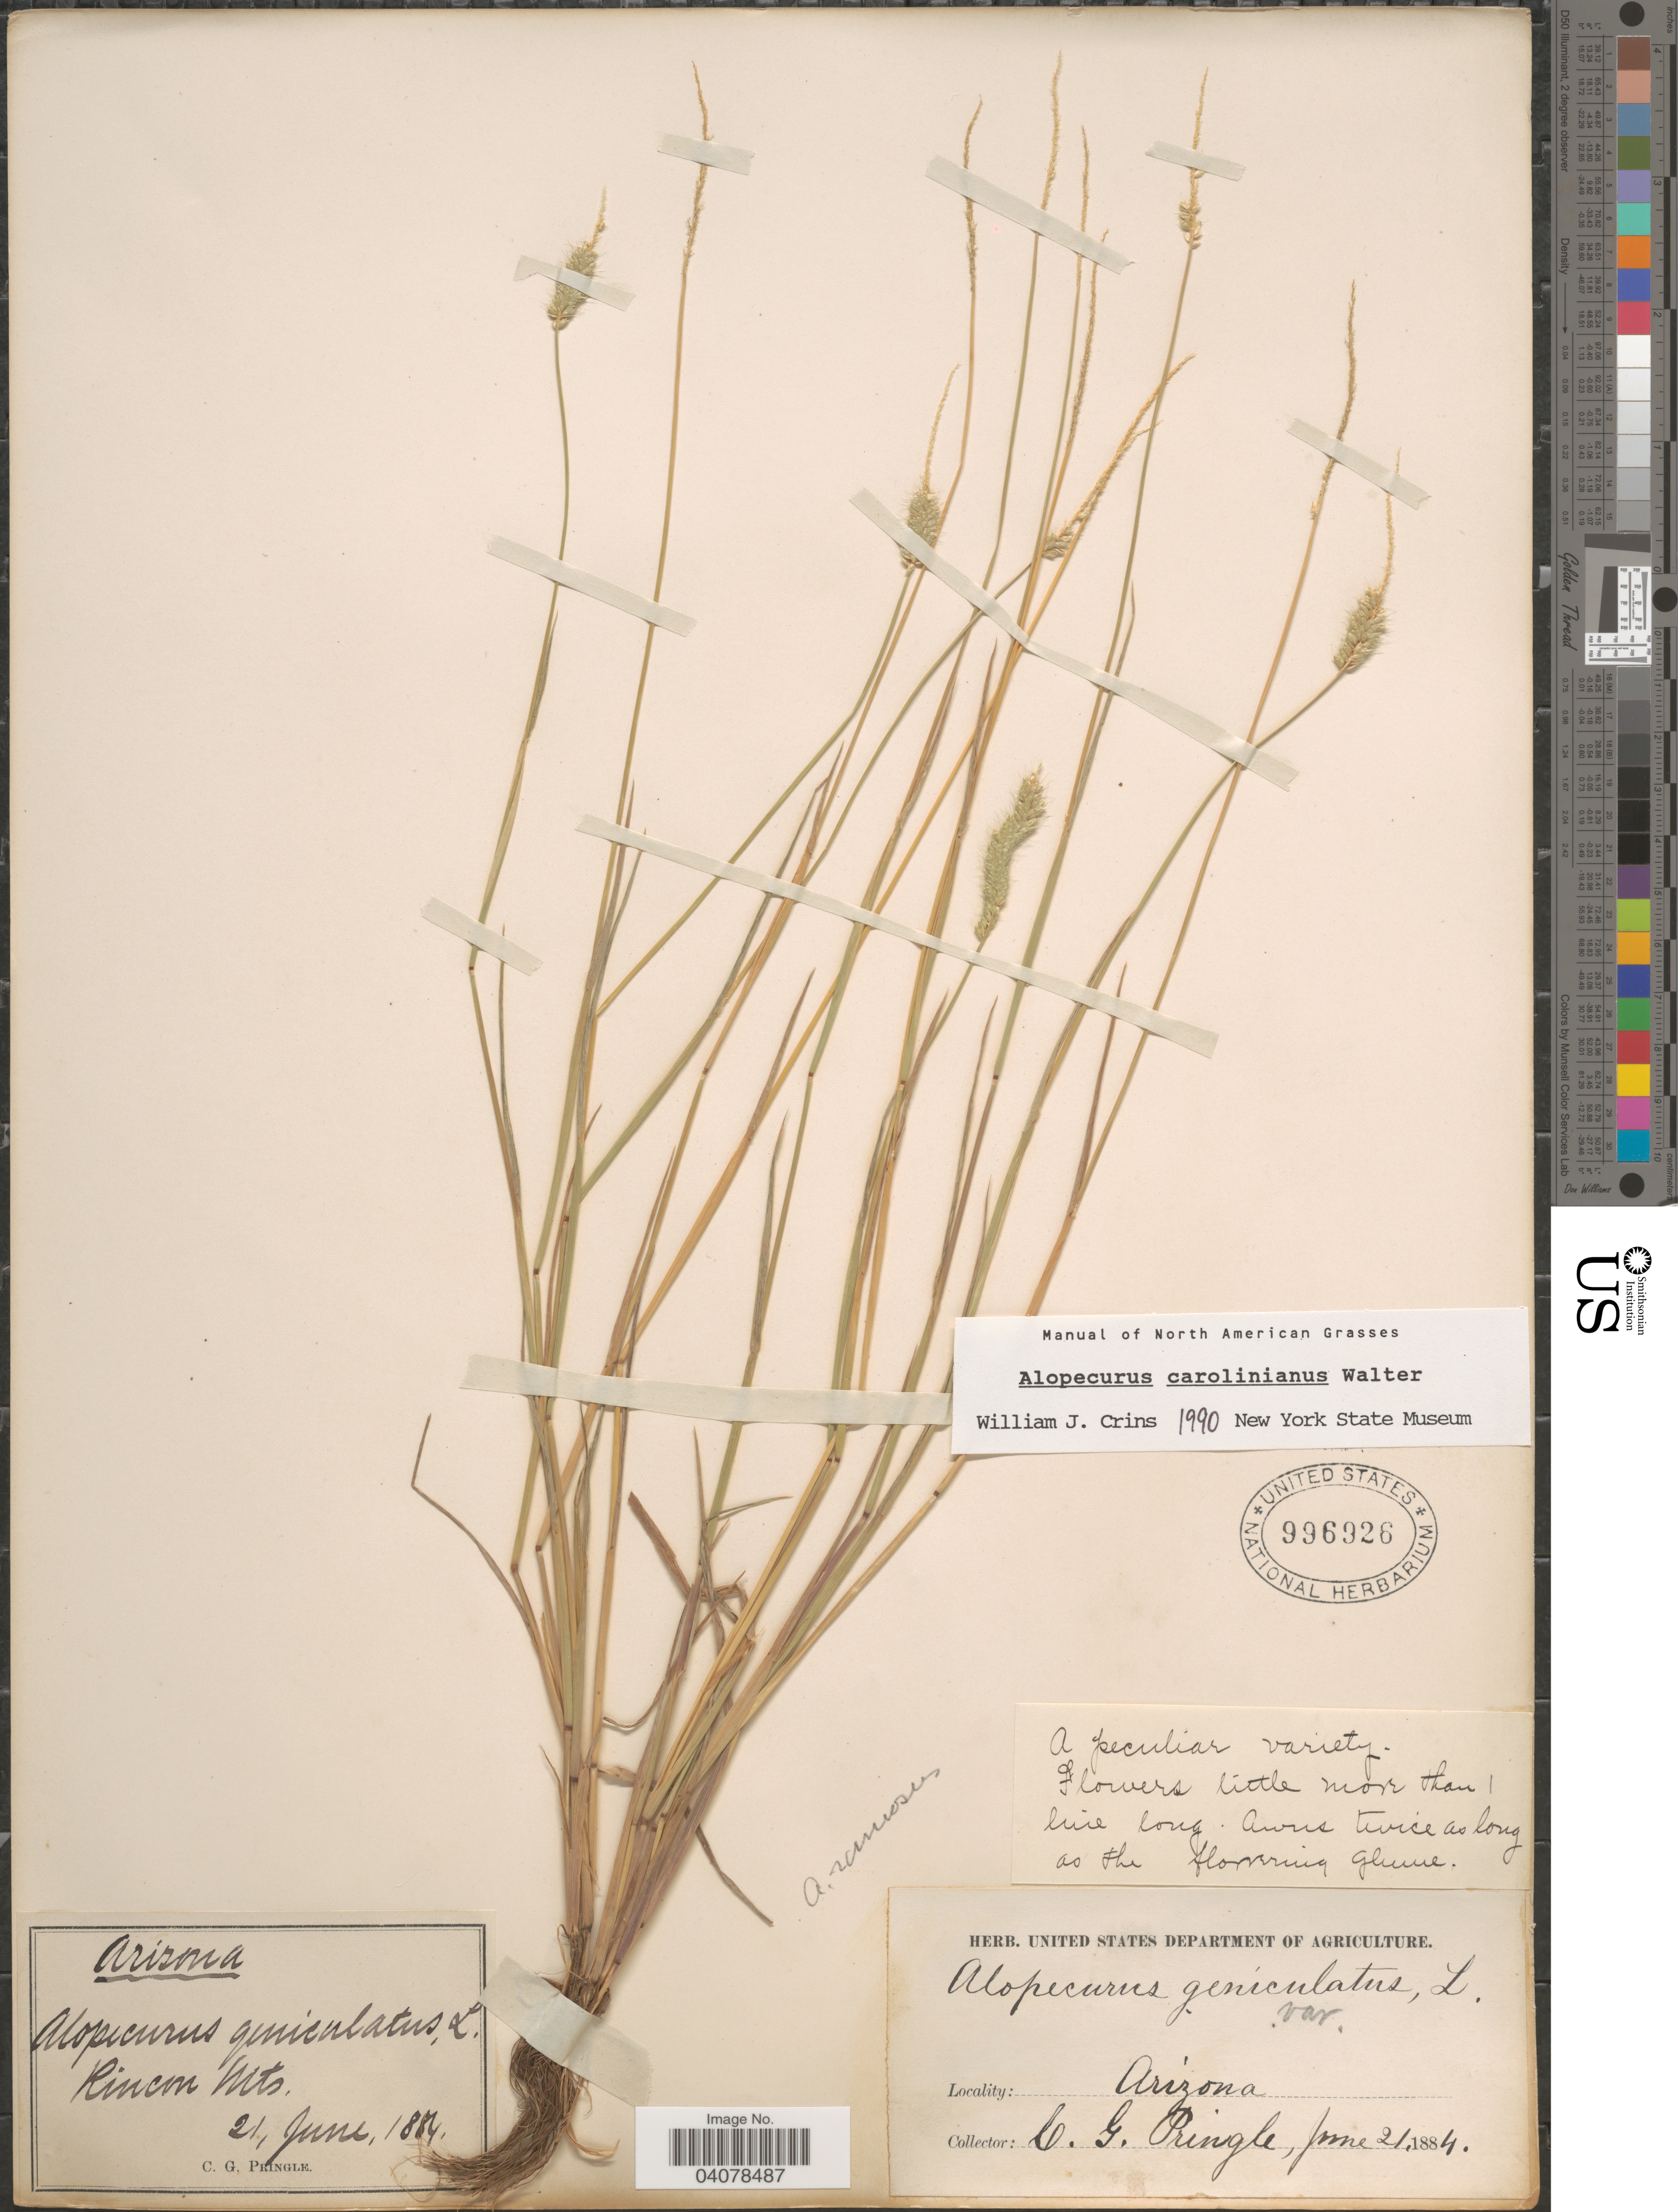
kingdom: Plantae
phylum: Tracheophyta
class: Liliopsida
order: Poales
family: Poaceae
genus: Alopecurus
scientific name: Alopecurus aequalis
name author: Sobol.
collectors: C. G. Pringle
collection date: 1884-06-21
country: United States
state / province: Arizona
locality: Rincon Mts.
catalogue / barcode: US 996926